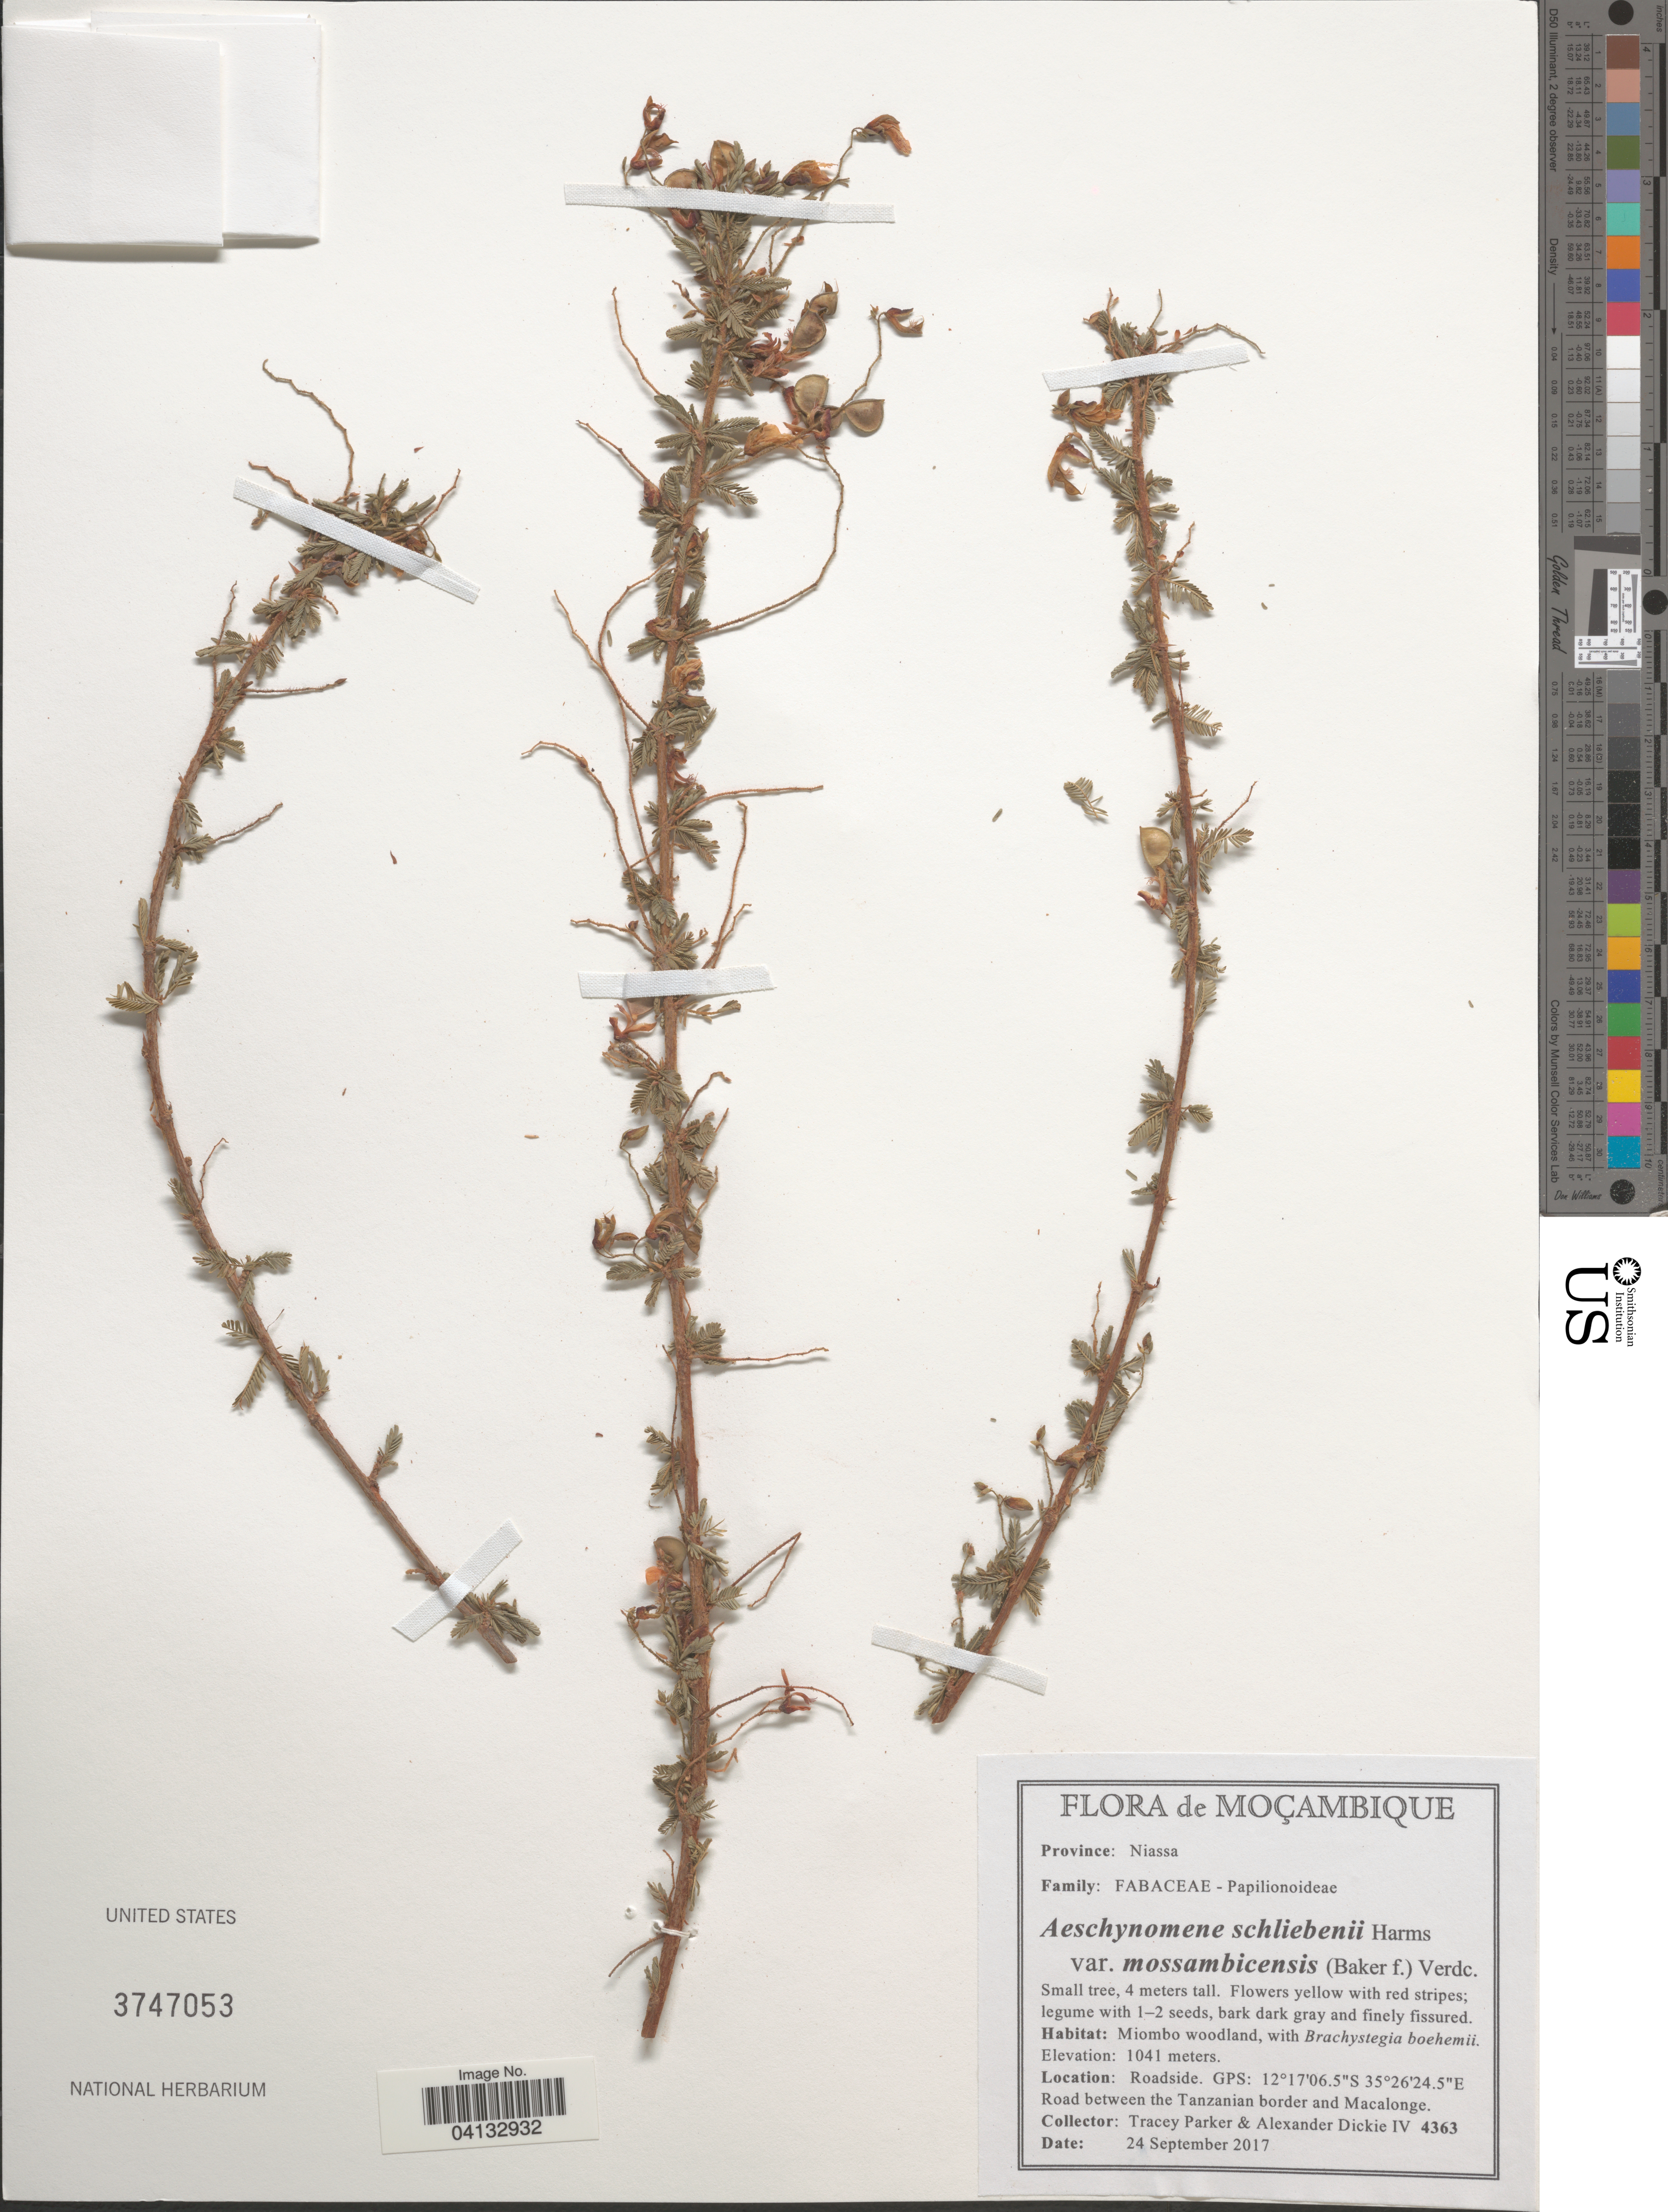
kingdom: Plantae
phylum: Tracheophyta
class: Magnoliopsida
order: Fabales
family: Fabaceae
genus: Aeschynomene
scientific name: Aeschynomene schliebenii var. mossambicensis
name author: (Baker f.) Verdc.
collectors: T. Parker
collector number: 4363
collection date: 2017-09-24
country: Mozambique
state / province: Niassa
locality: Road between the Tanzanian border and Macalonge.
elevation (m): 1041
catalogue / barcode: US 3747053